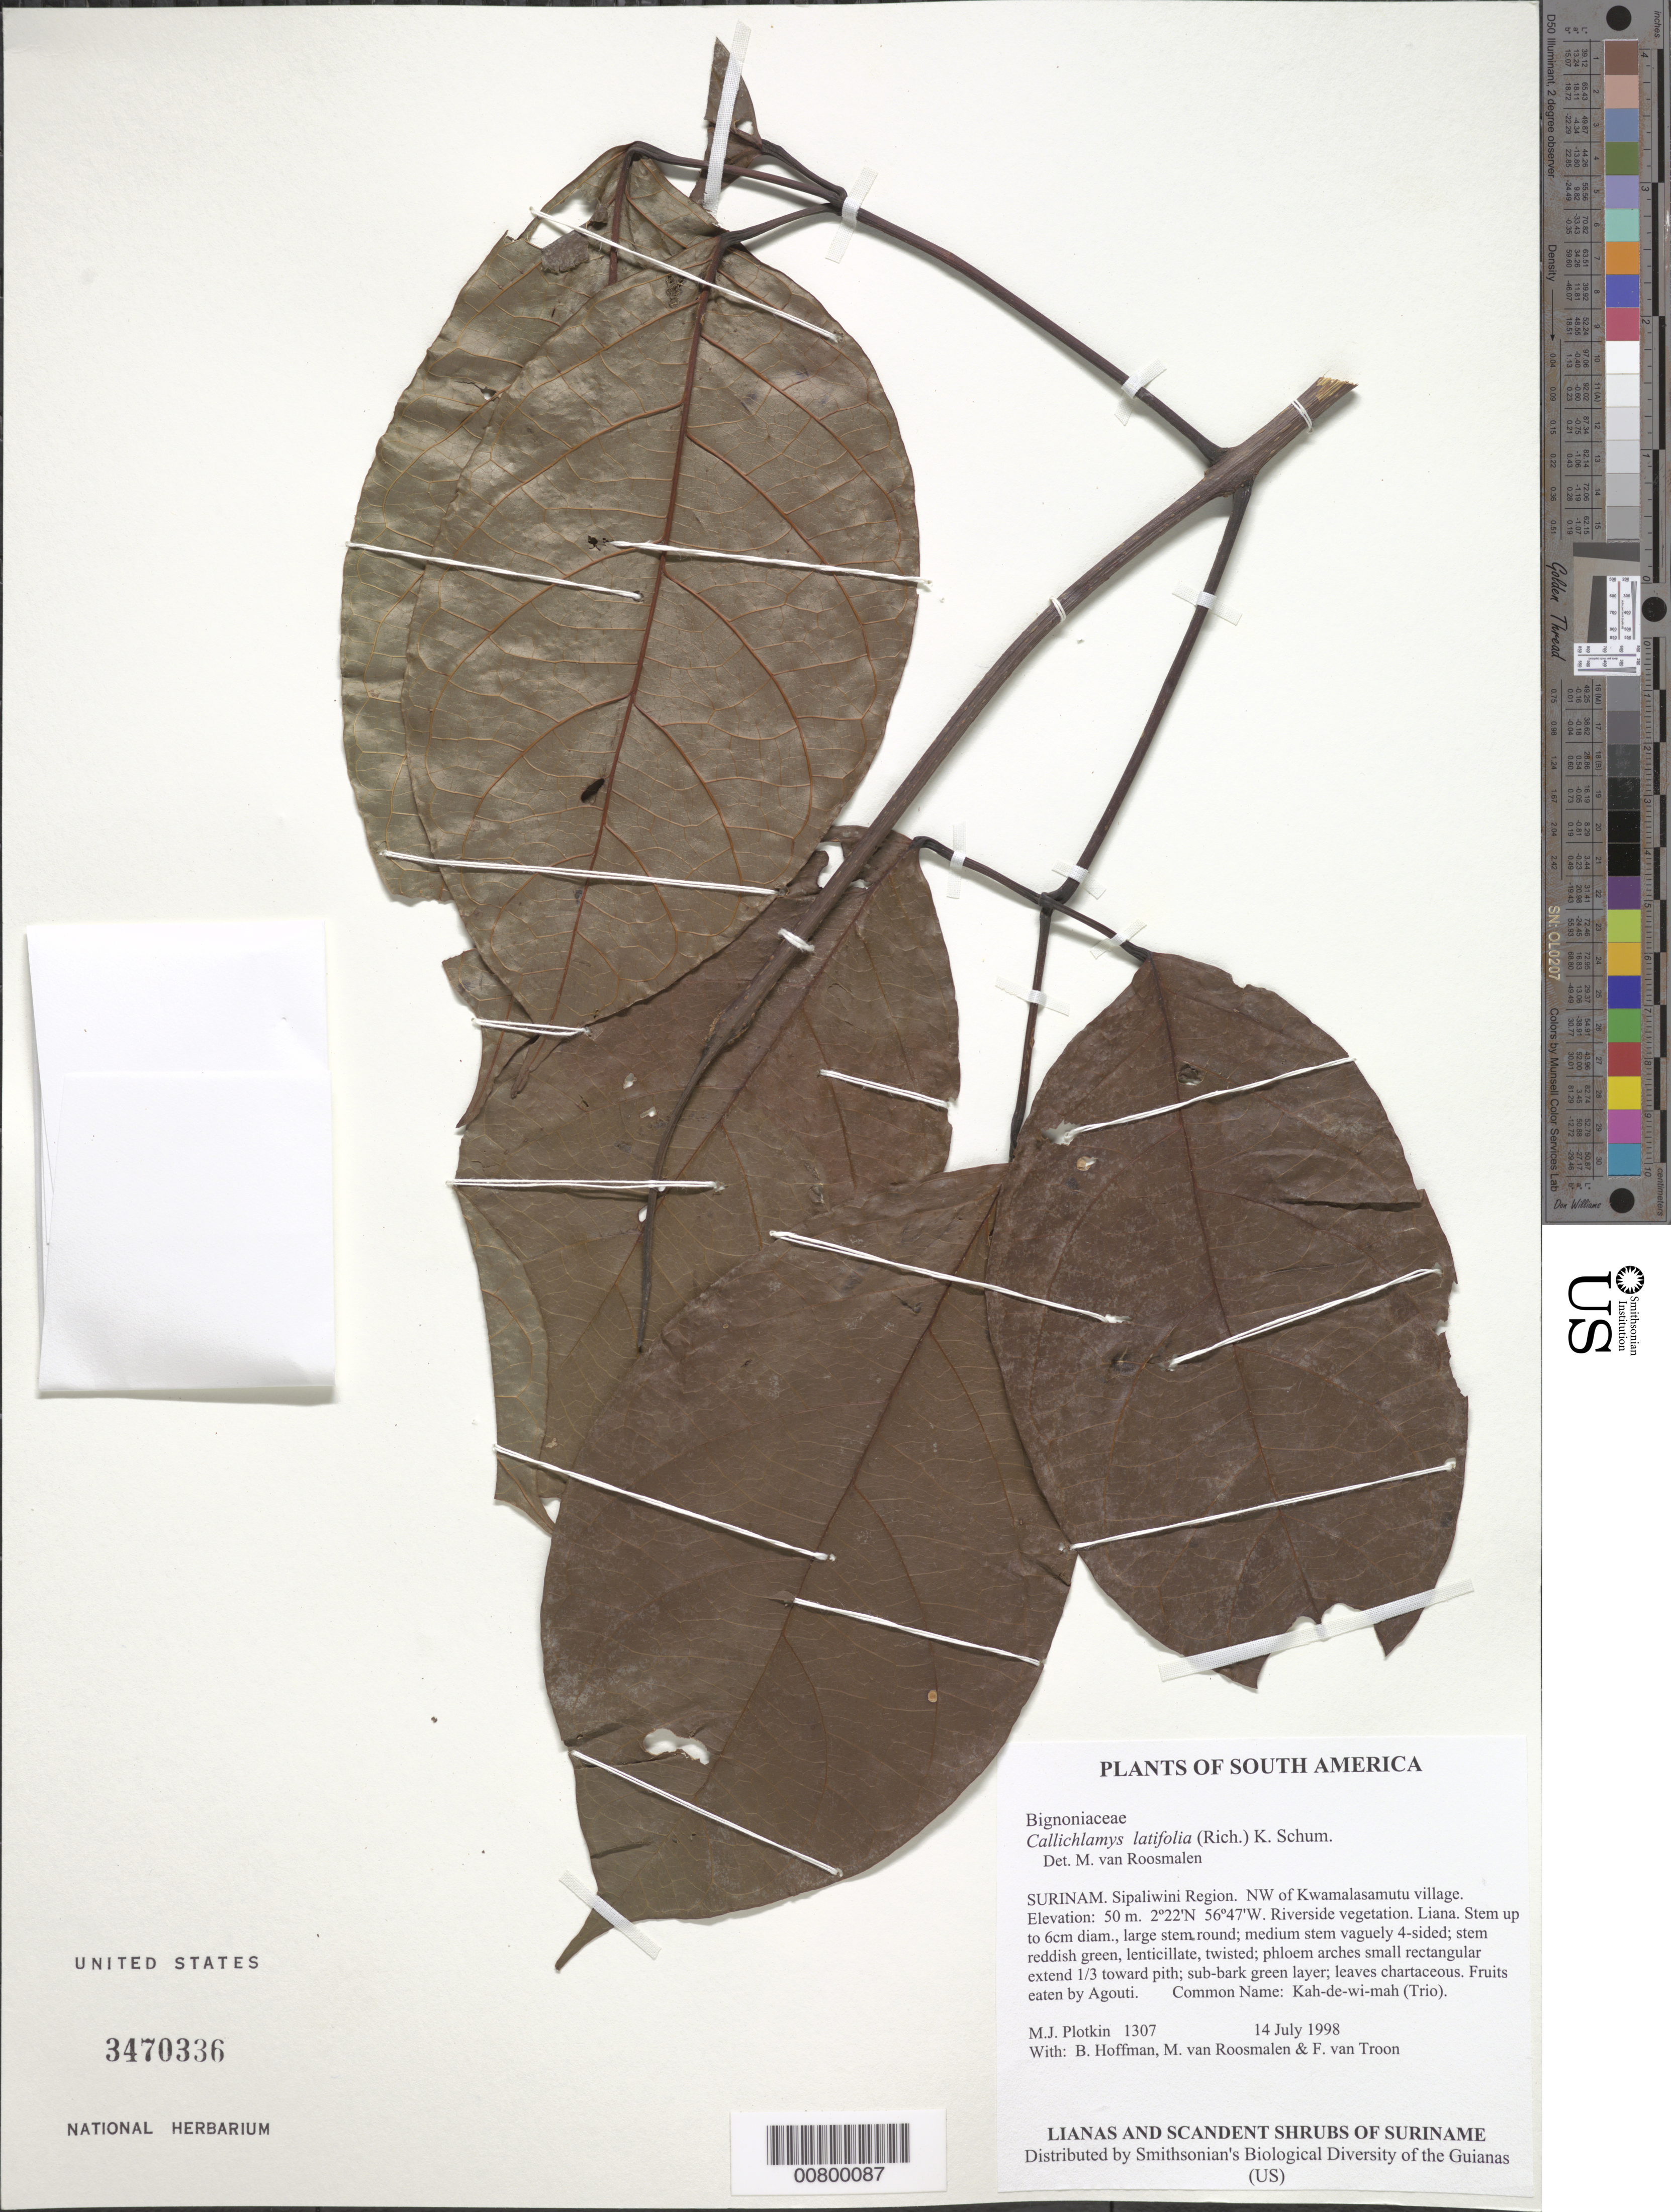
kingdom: Plantae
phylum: Tracheophyta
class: Magnoliopsida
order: Lamiales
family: Bignoniaceae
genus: Callichlamys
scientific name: Callichlamys latifolia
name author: (Rich.) K. Schum.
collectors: M. Plotkin, B. Hoffman, M. G. M. v. Roosmalen & F. Van Troon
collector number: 1307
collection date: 1998-07-14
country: Suriname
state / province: Sipaliwini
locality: NW of Kwamalasamutu village.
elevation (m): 50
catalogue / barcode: US 3470336